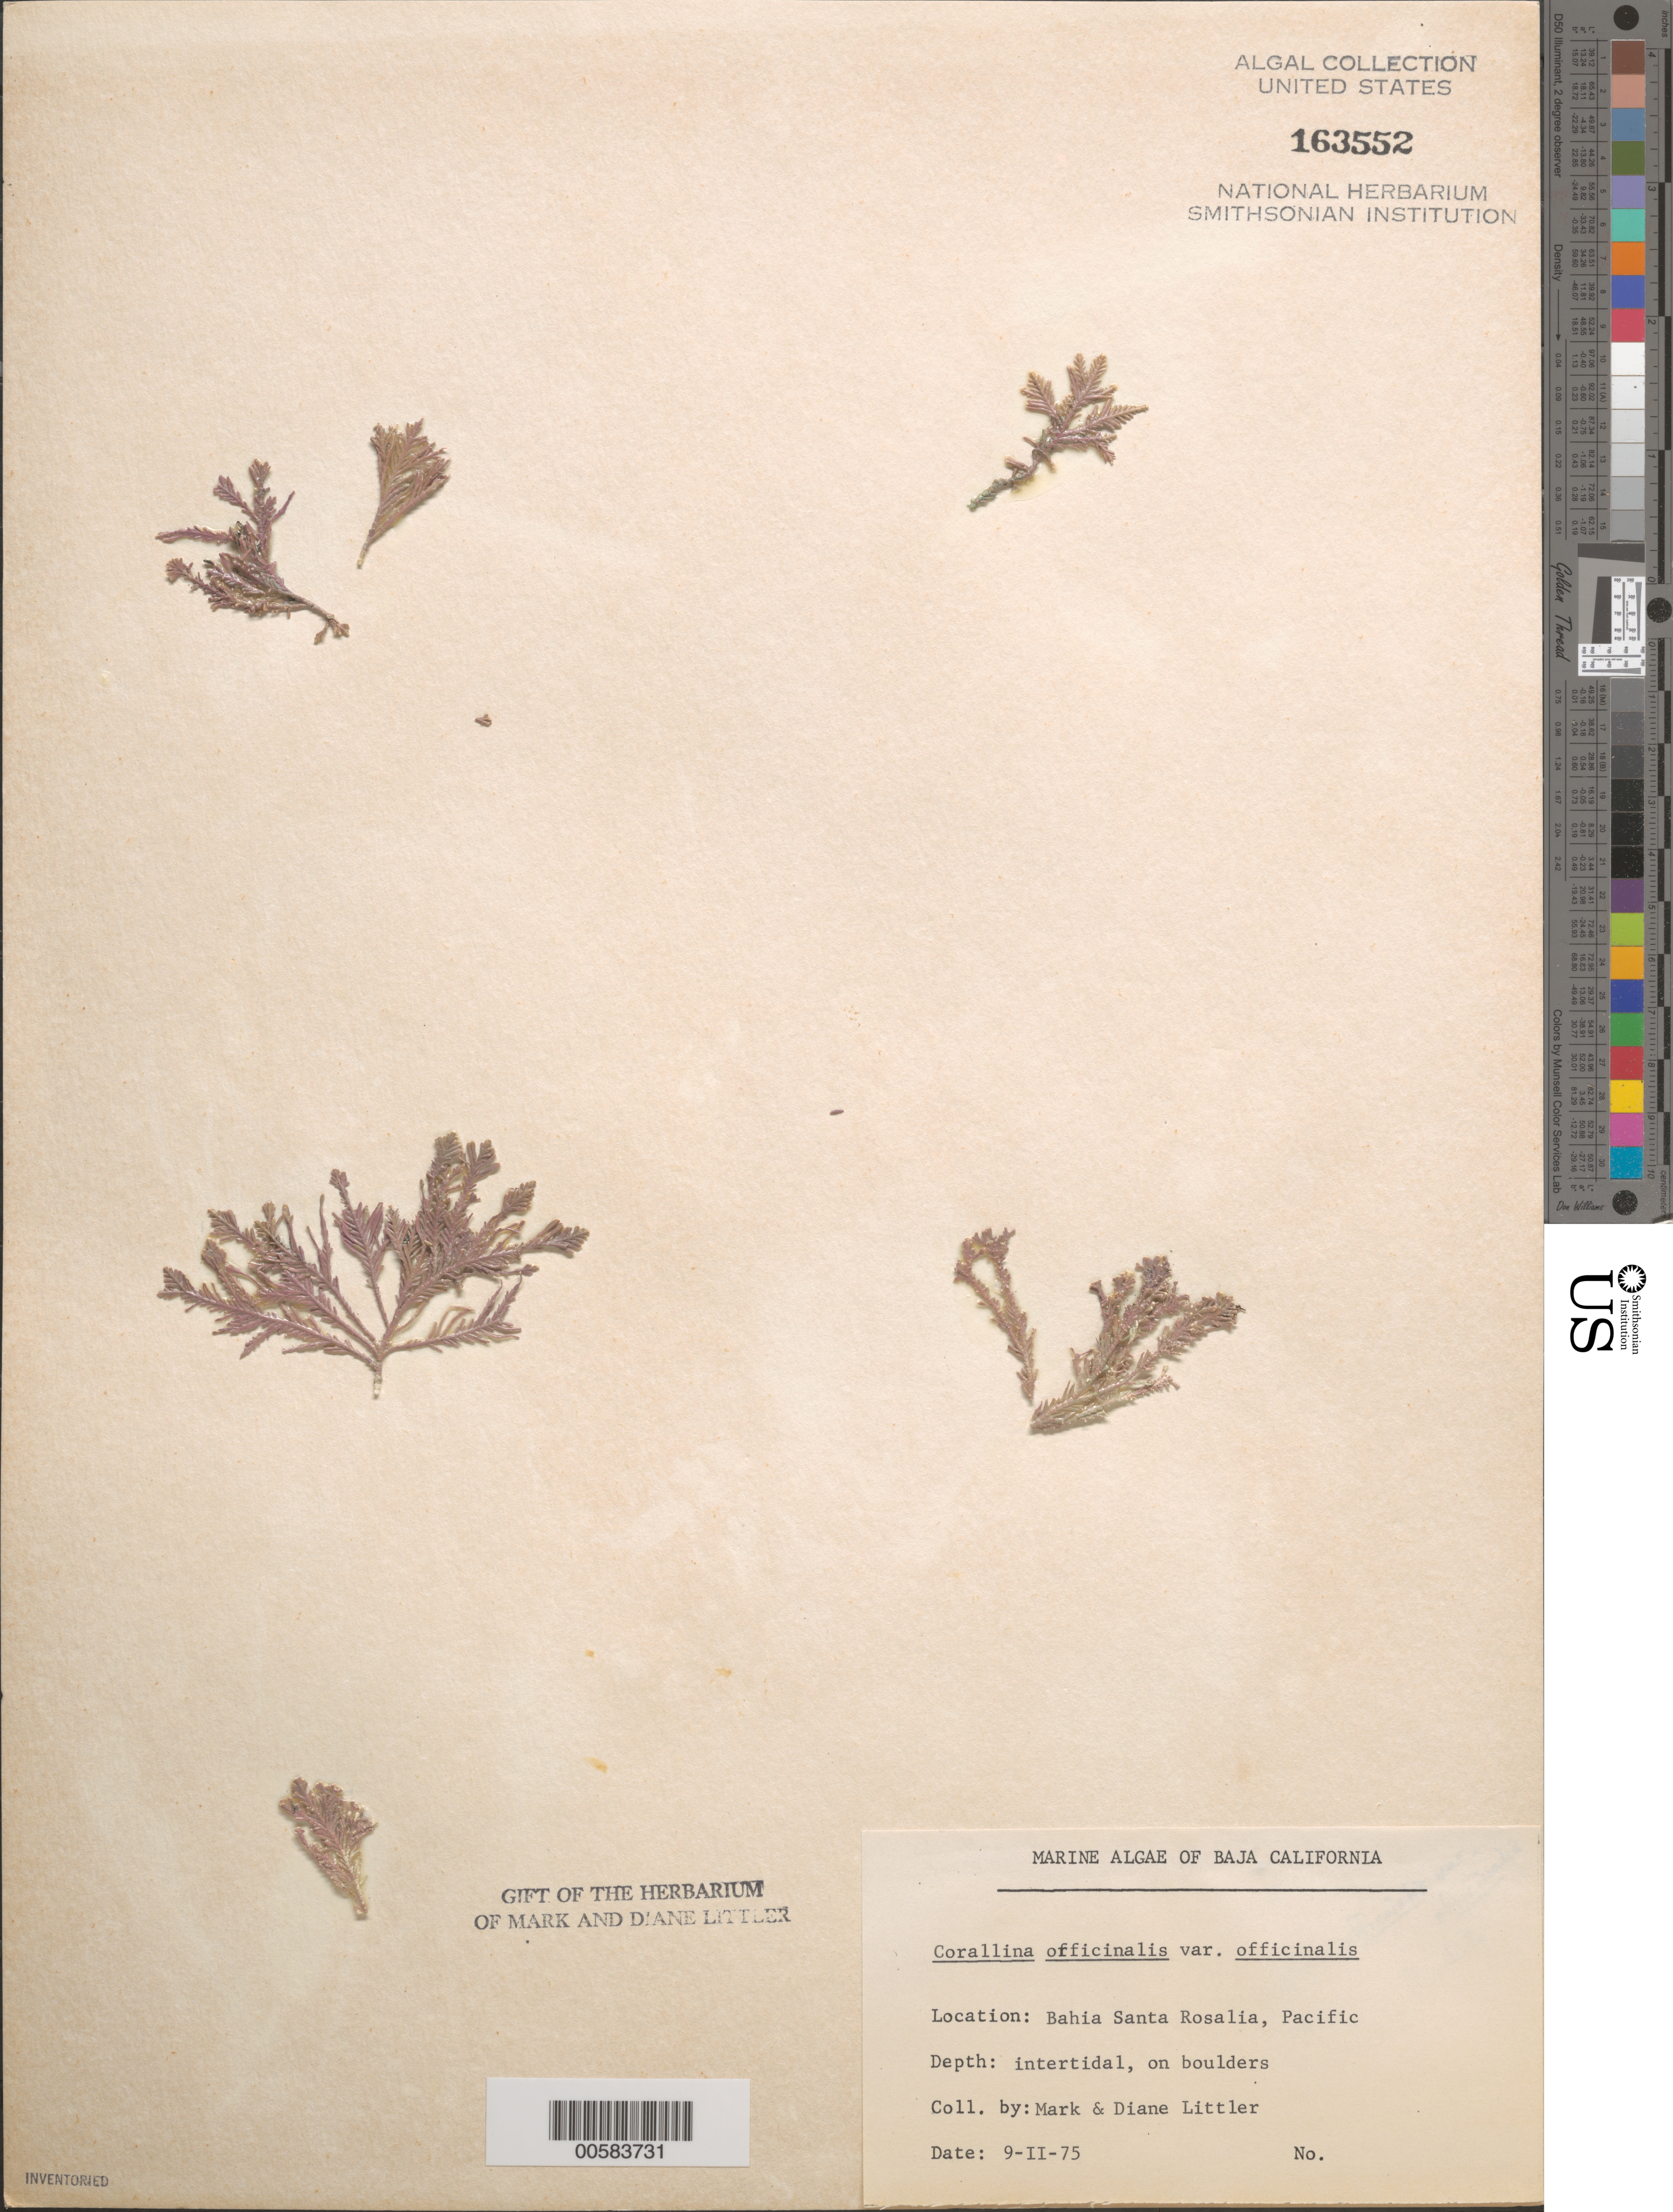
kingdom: Plantae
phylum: Rhodophyta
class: Florideophyceae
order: Corallinales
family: Corallinaceae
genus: Corallina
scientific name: Corallina officinalis var. officinalis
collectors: M. M. Littler & D. S. Littler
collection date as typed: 09 Feb 1975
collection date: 1975-02-09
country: Mexico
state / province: Baja California Sur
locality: Bahia Santa Rosalia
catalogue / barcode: US 163552